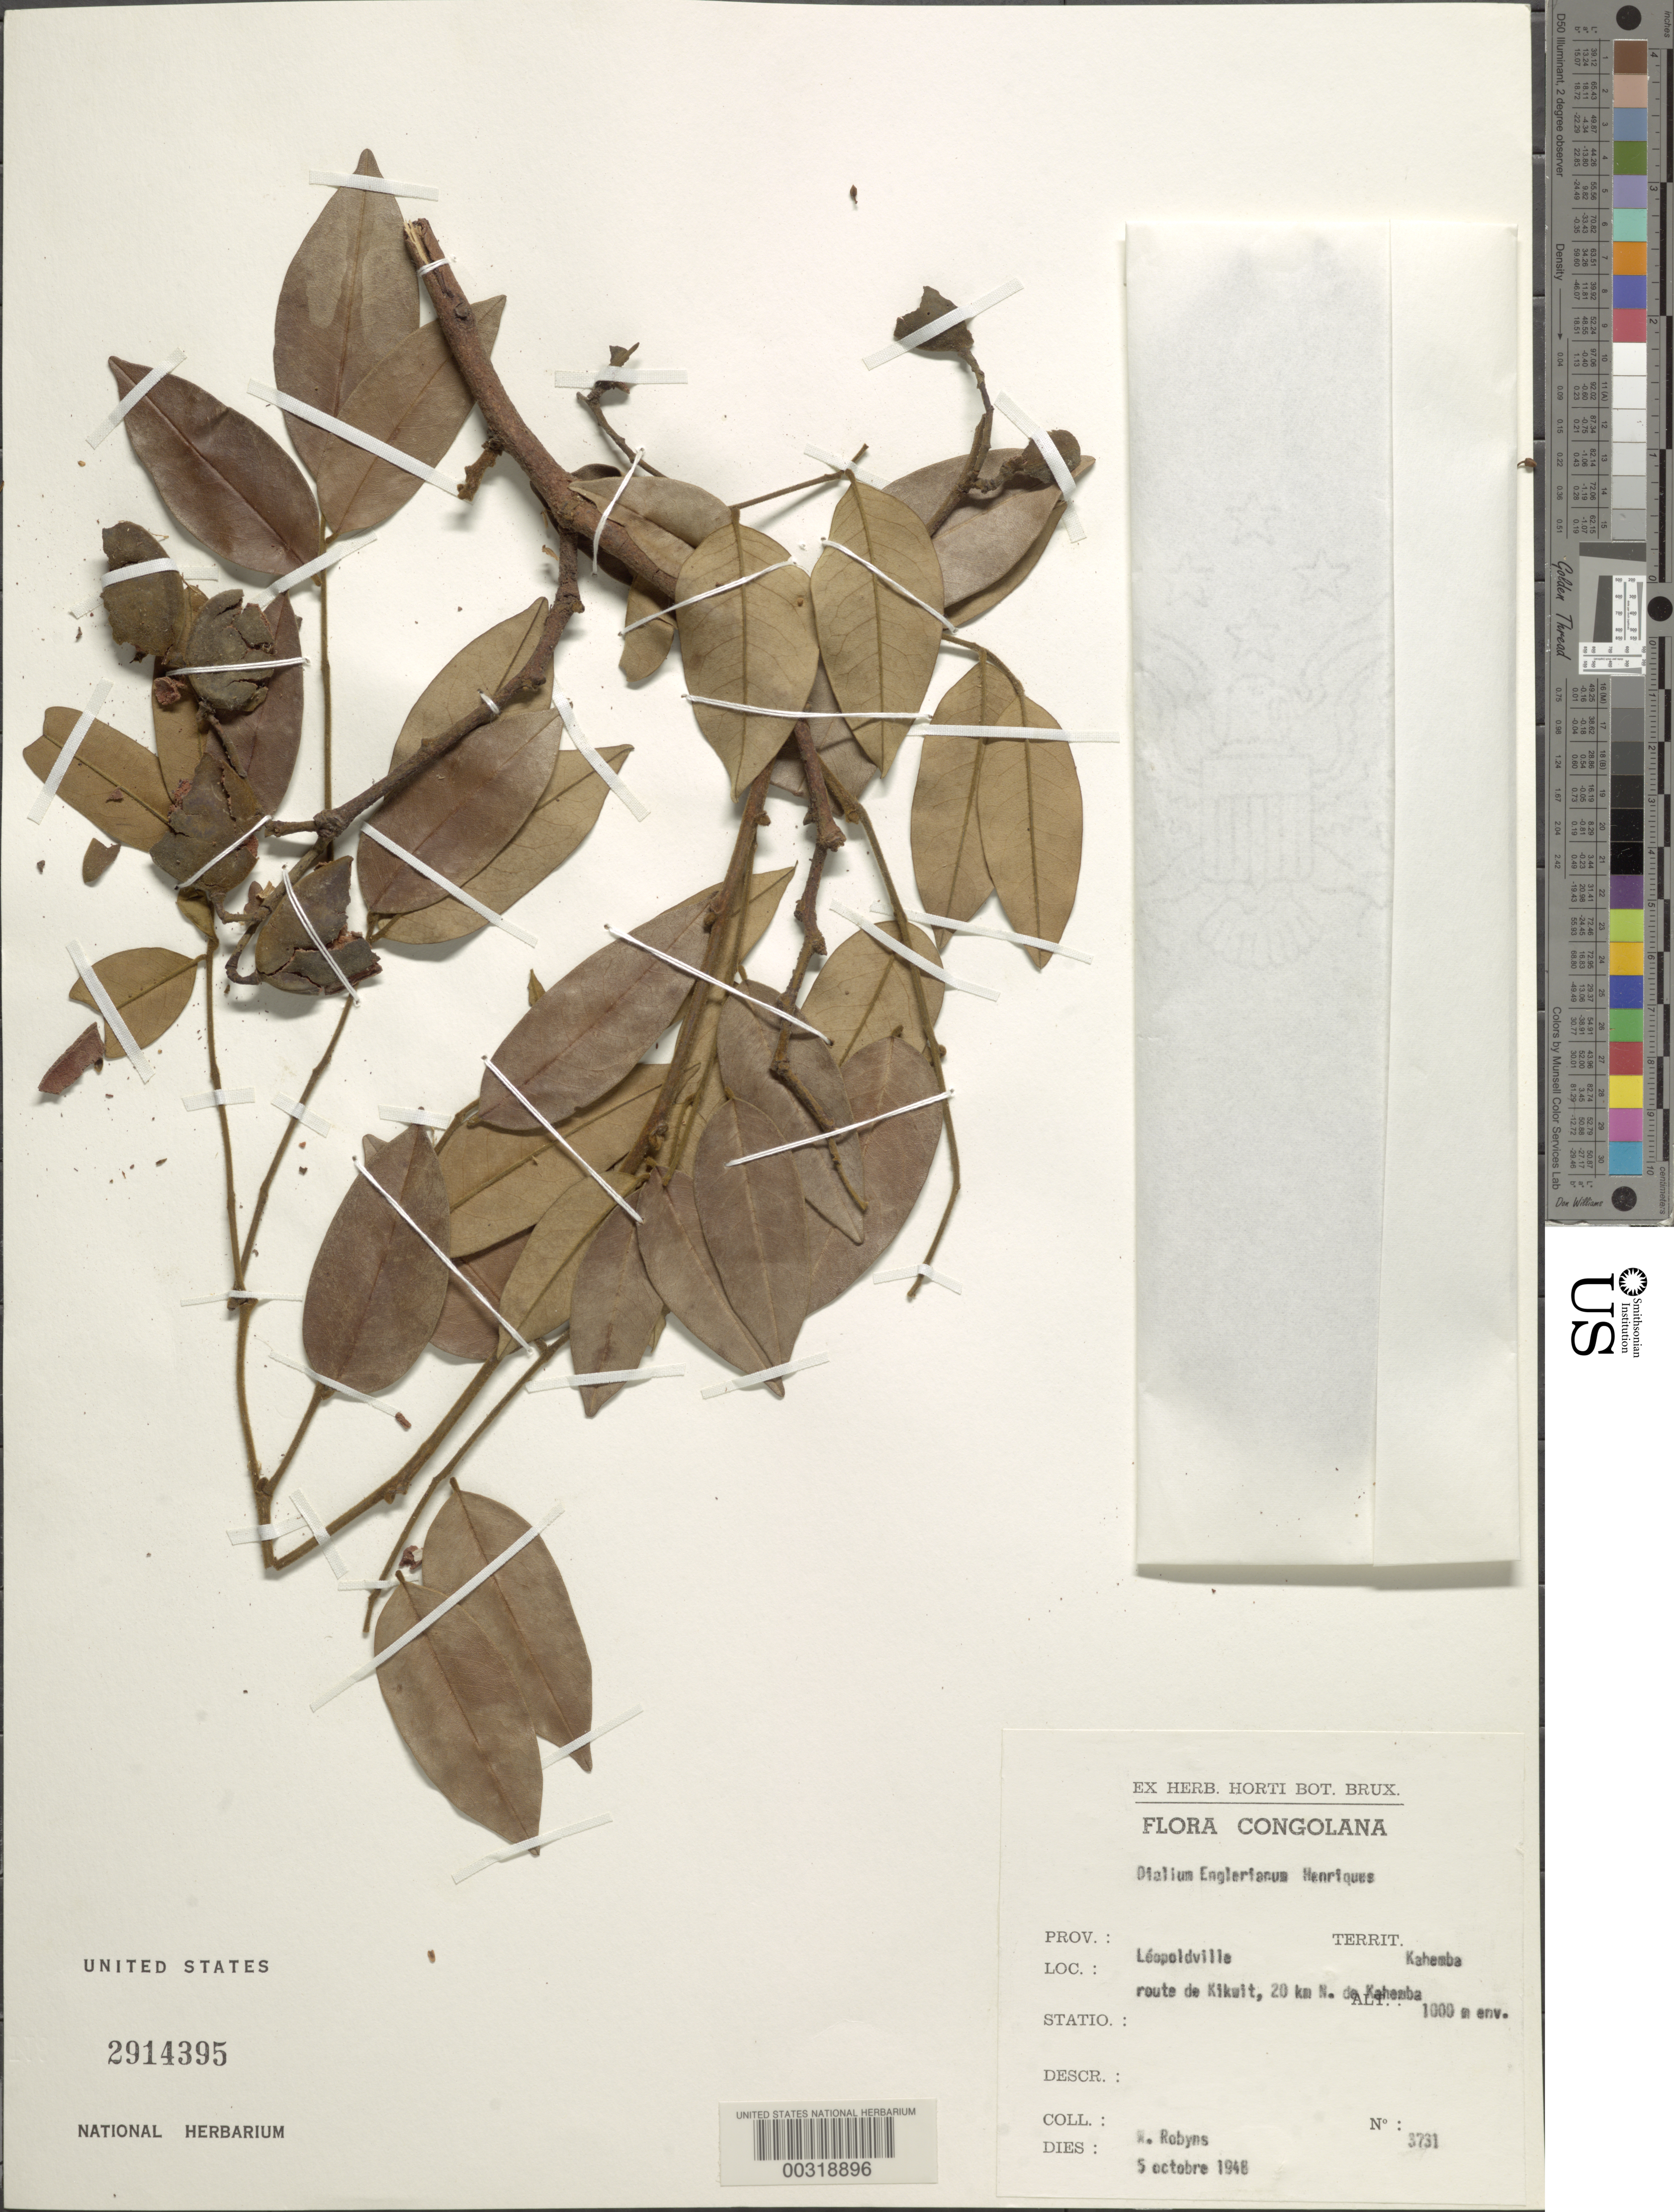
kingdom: Plantae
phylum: Tracheophyta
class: Magnoliopsida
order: Fabales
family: Fabaceae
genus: Dialium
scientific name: Dialium englerianum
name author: Henriq.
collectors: F. Robyns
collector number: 3731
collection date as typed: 05 Oct 1948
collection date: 1948-10-05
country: Congo, Democratic Republic of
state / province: Kinshasa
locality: Leopoldville; route to kikwit, 20 km n of kahemba; kahemba terr.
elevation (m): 1000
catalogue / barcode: US 2914395